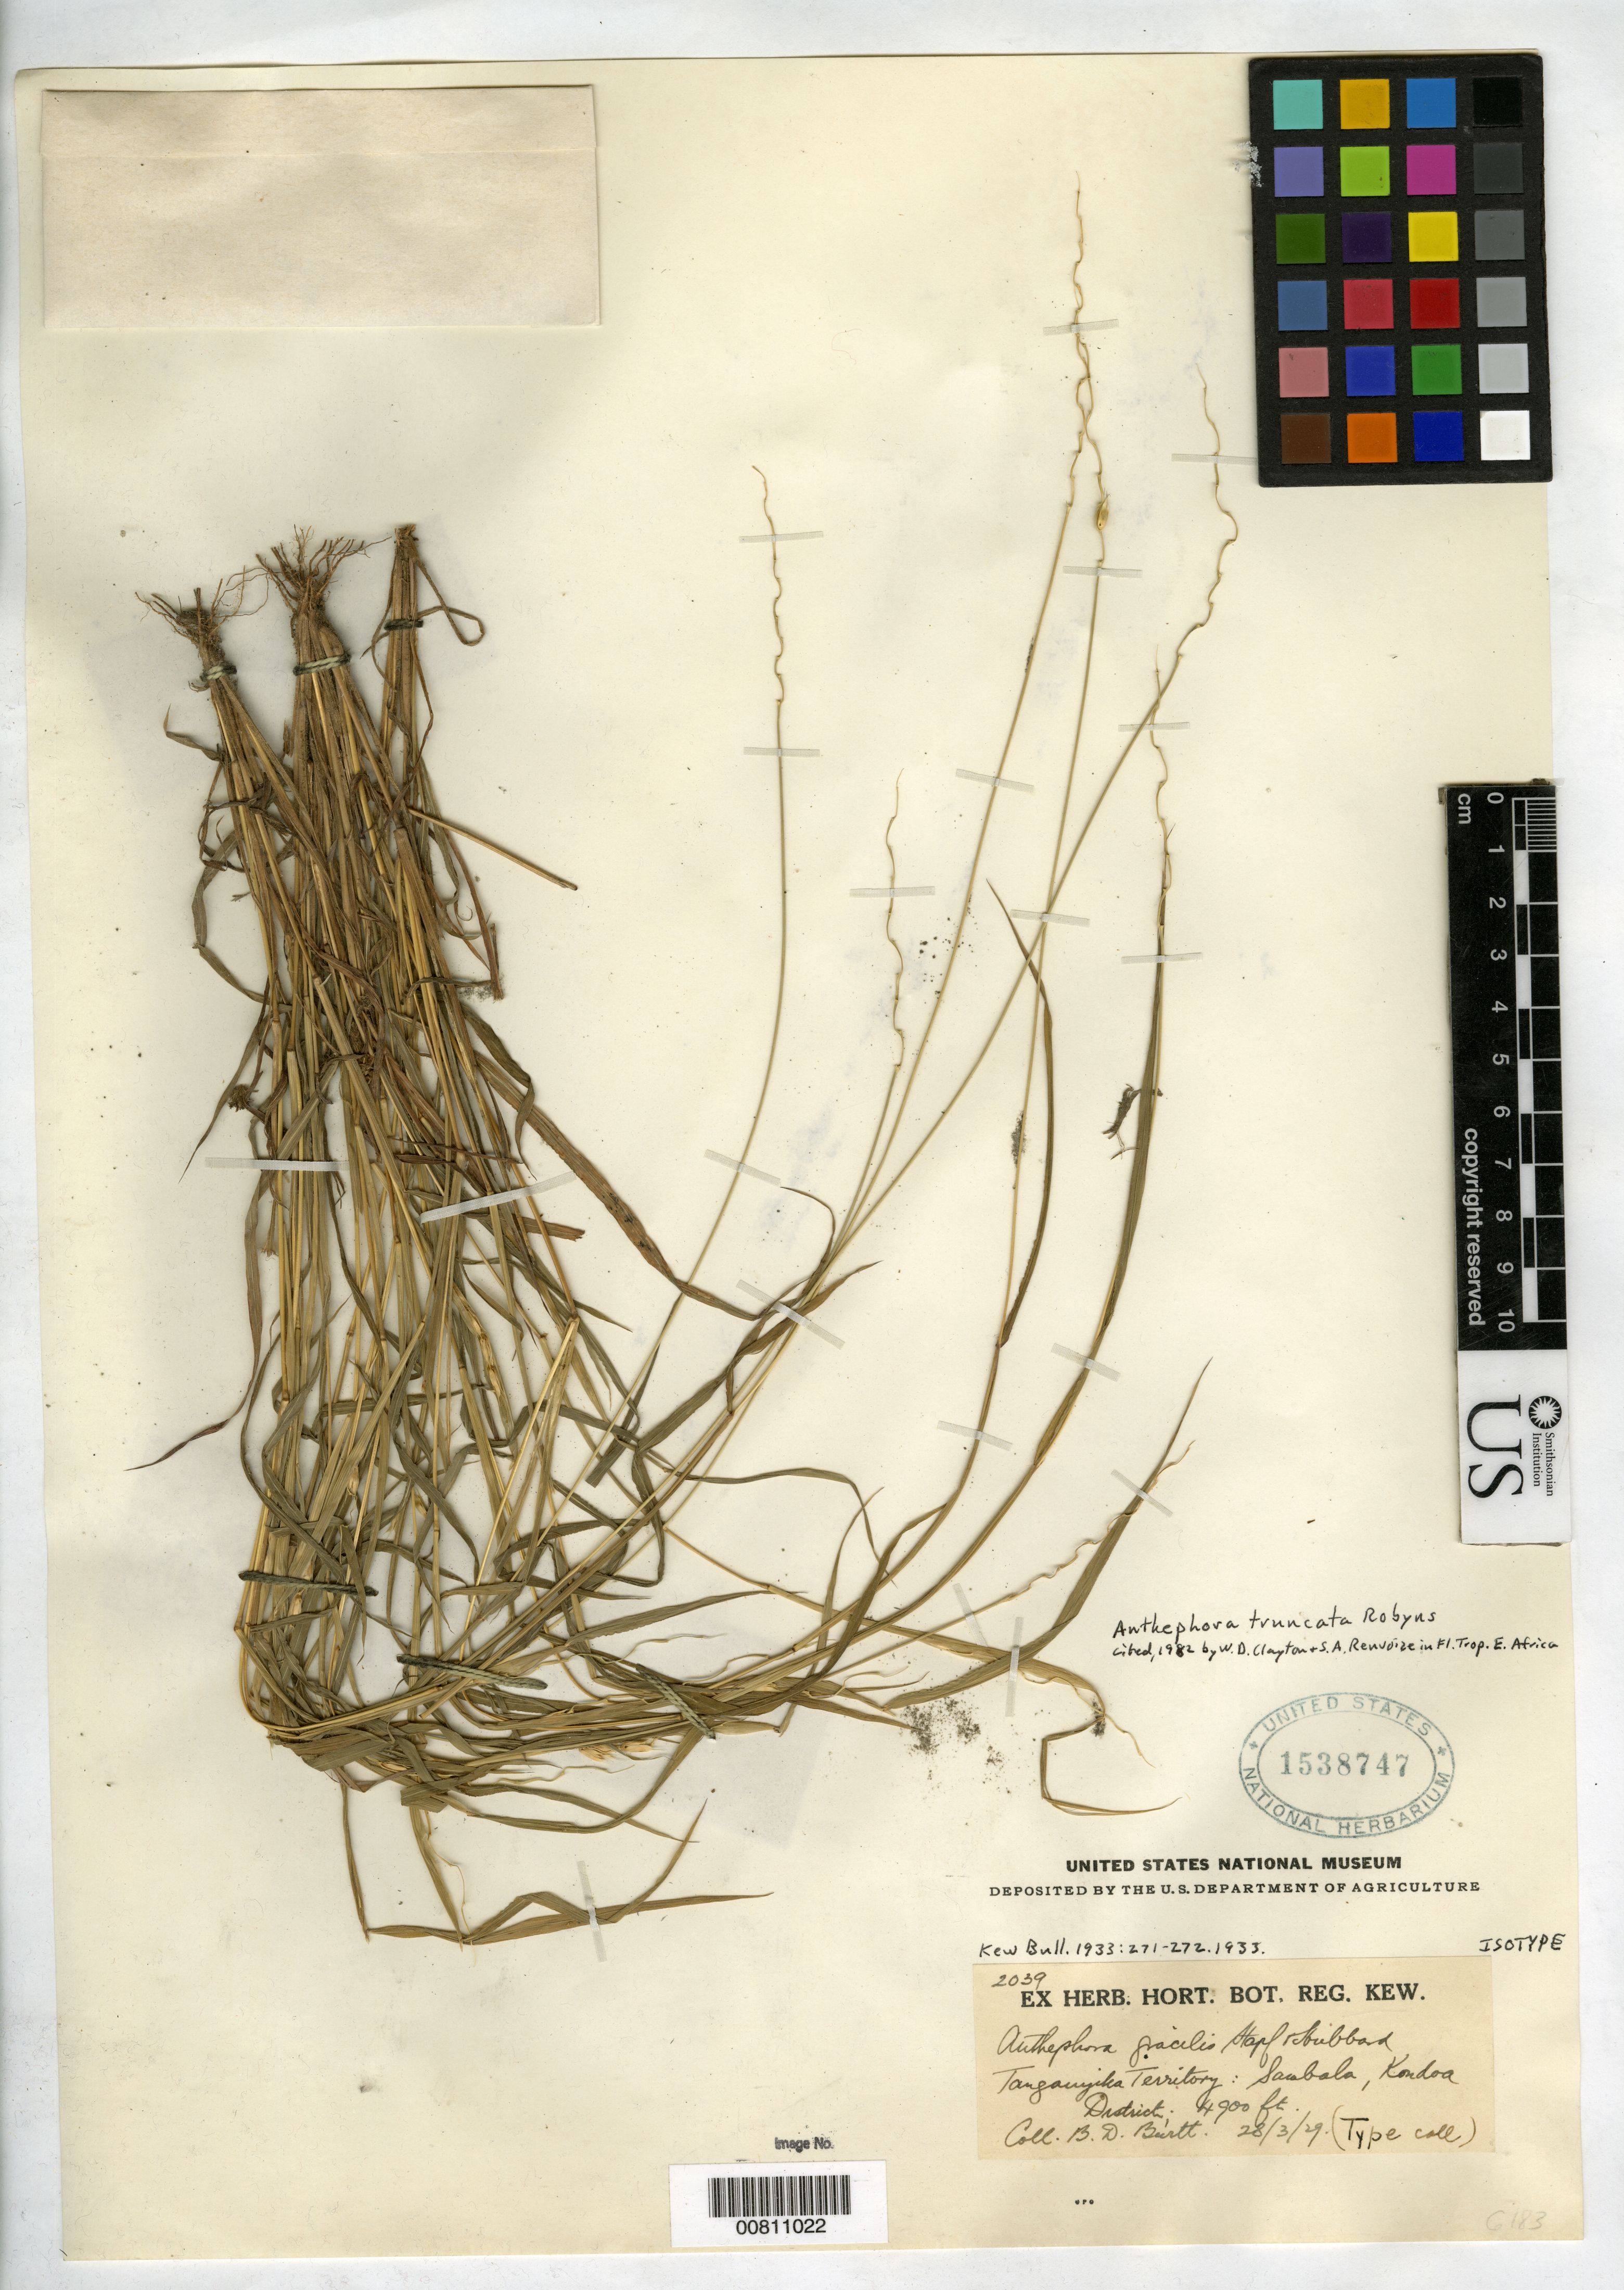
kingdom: Plantae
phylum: Tracheophyta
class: Liliopsida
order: Poales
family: Poaceae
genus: Anthephora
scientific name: Anthephora gracilis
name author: Stapf & C.E. Hubb.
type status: Isotype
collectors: B. D. Burtt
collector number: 2039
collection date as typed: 28 Mar 1929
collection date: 1929-03-28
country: Tanzania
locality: Tanganyika Territory: Sambala, Kondoa District.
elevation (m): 1494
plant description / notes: Cited 1982 by W.D. Clayton & S.A. Renvoizew in Fl. Trop. E. Africa.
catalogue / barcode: US 1538747